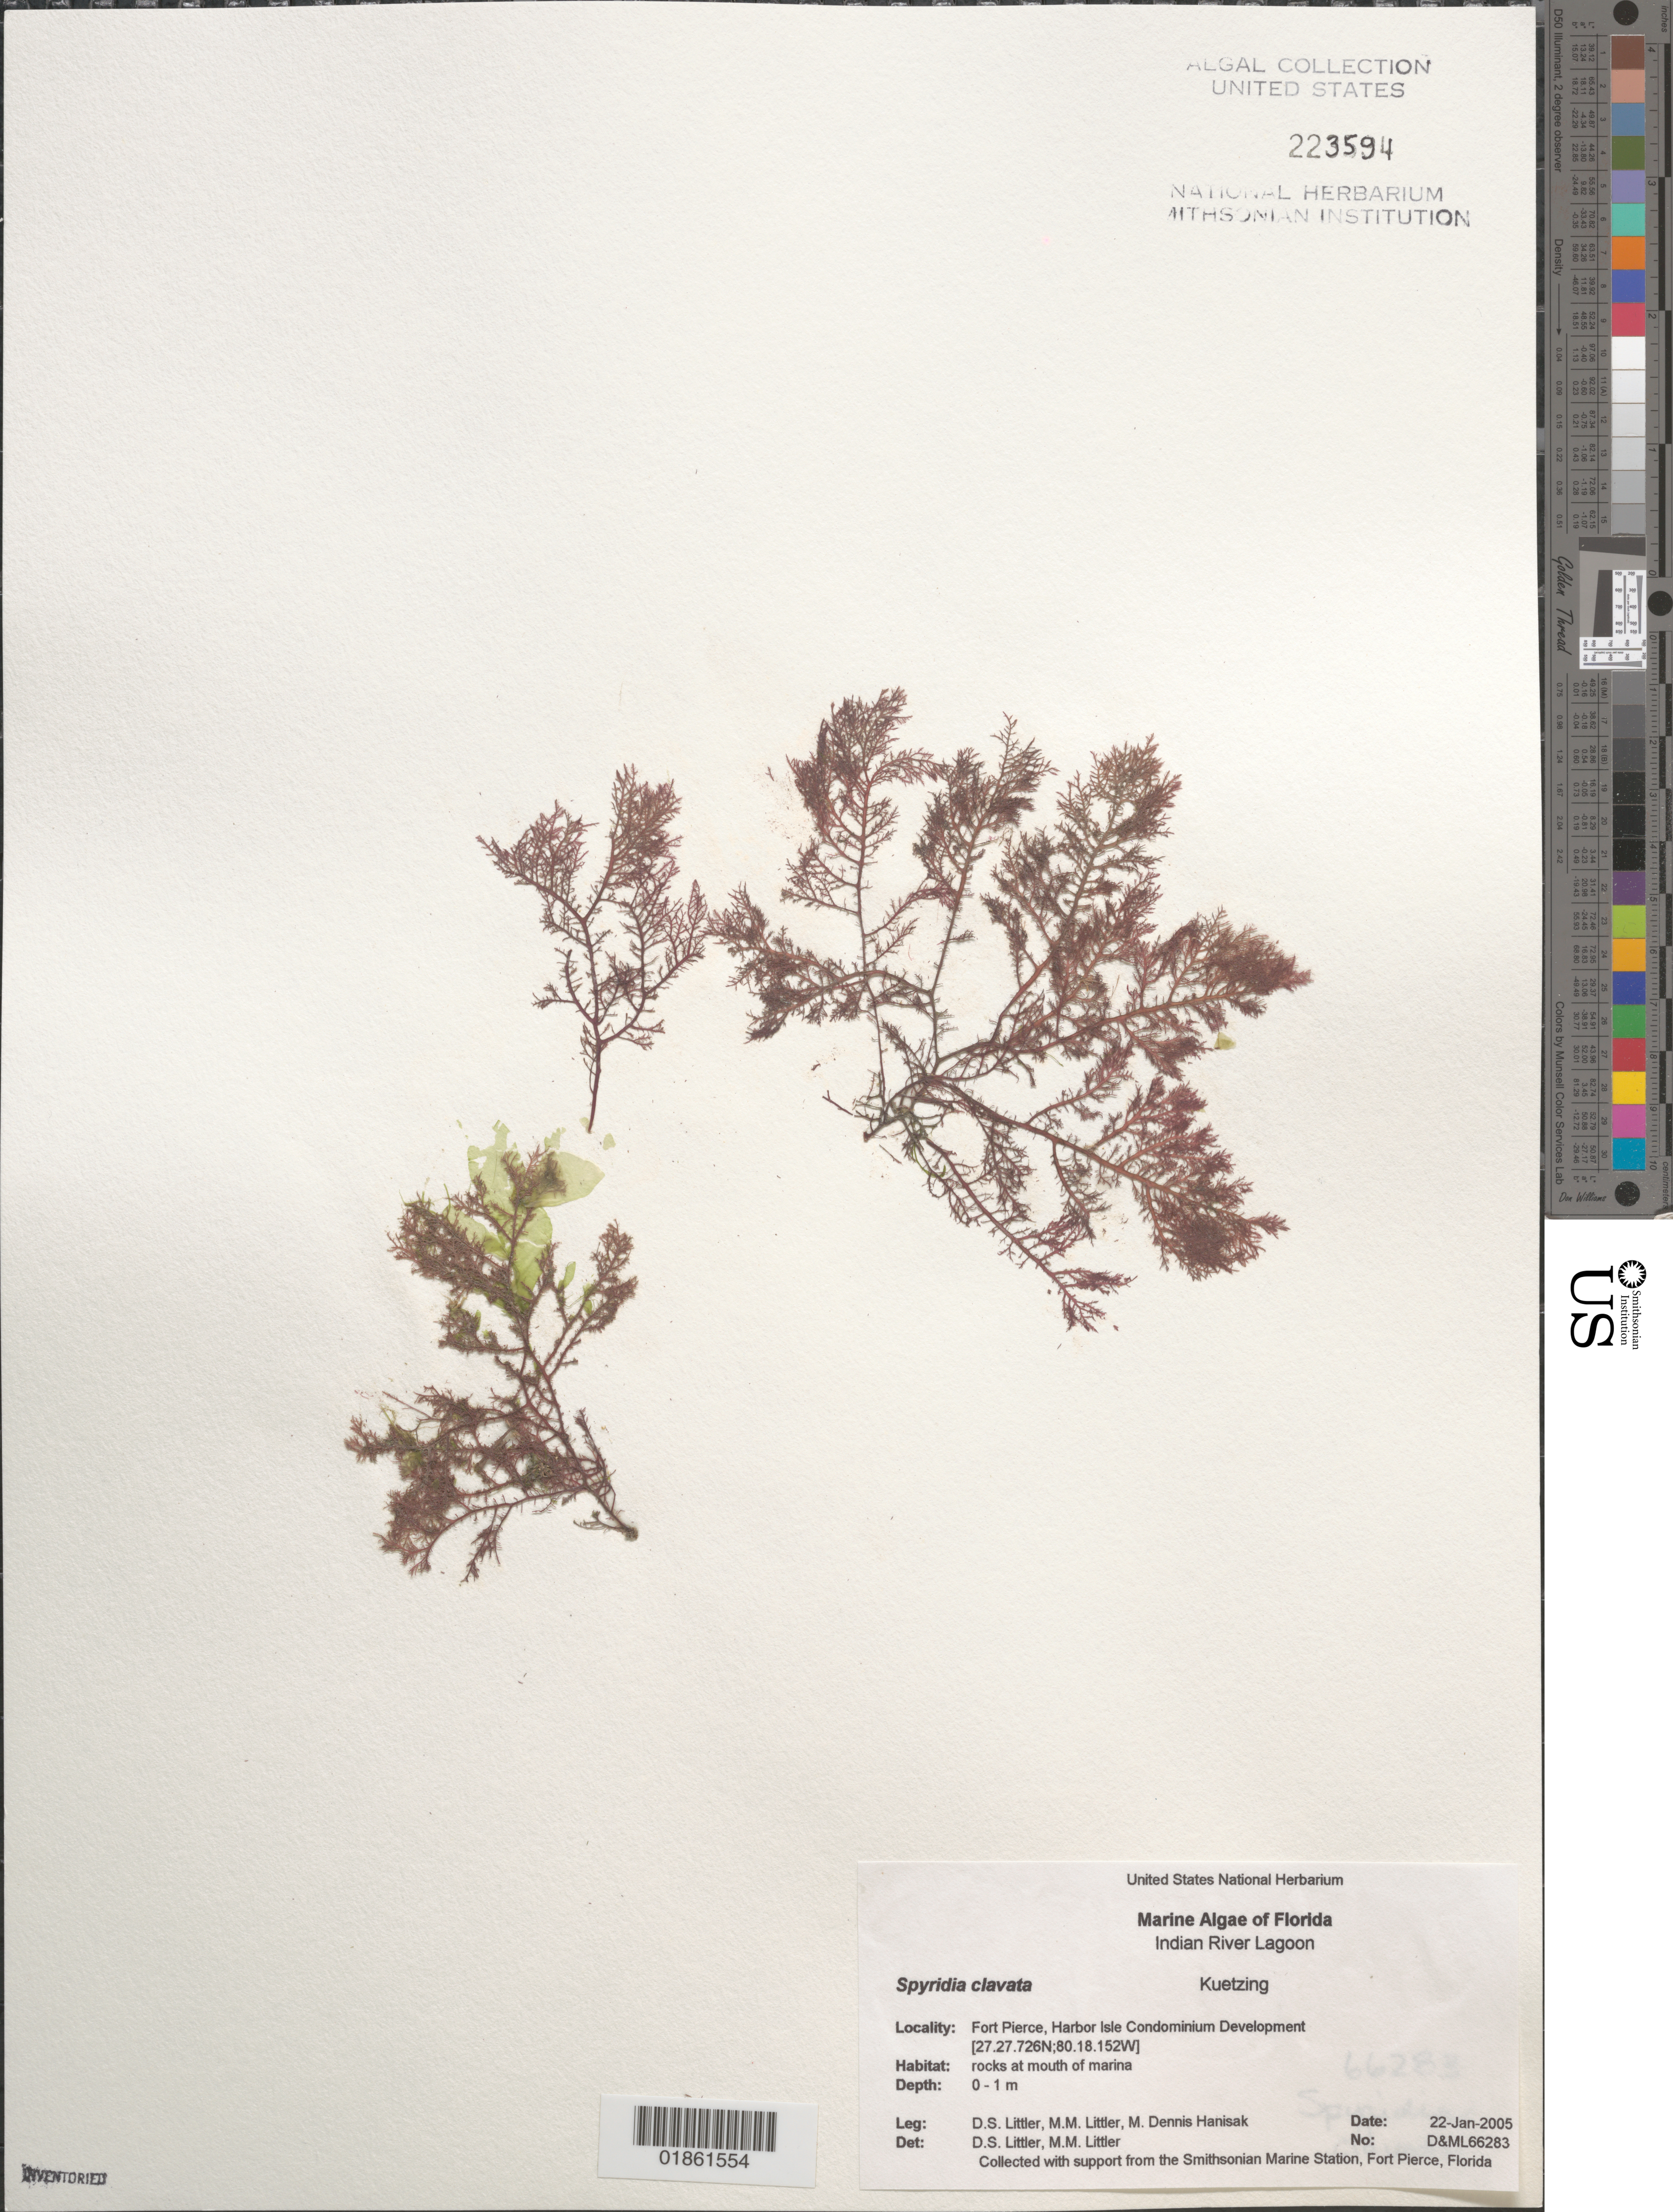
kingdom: Plantae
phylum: Rhodophyta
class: Florideophyceae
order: Ceramiales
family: Spyridiaceae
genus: Spyridia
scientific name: Spyridia clavata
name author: Kütz.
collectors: D. S. Littler & M. Hanisak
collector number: D&ML66283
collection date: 2005-01-22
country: United States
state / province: Florida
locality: Indian River Lagoon. Fort Pierce, Harbor Isle Condominium Development.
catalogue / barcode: US 223594